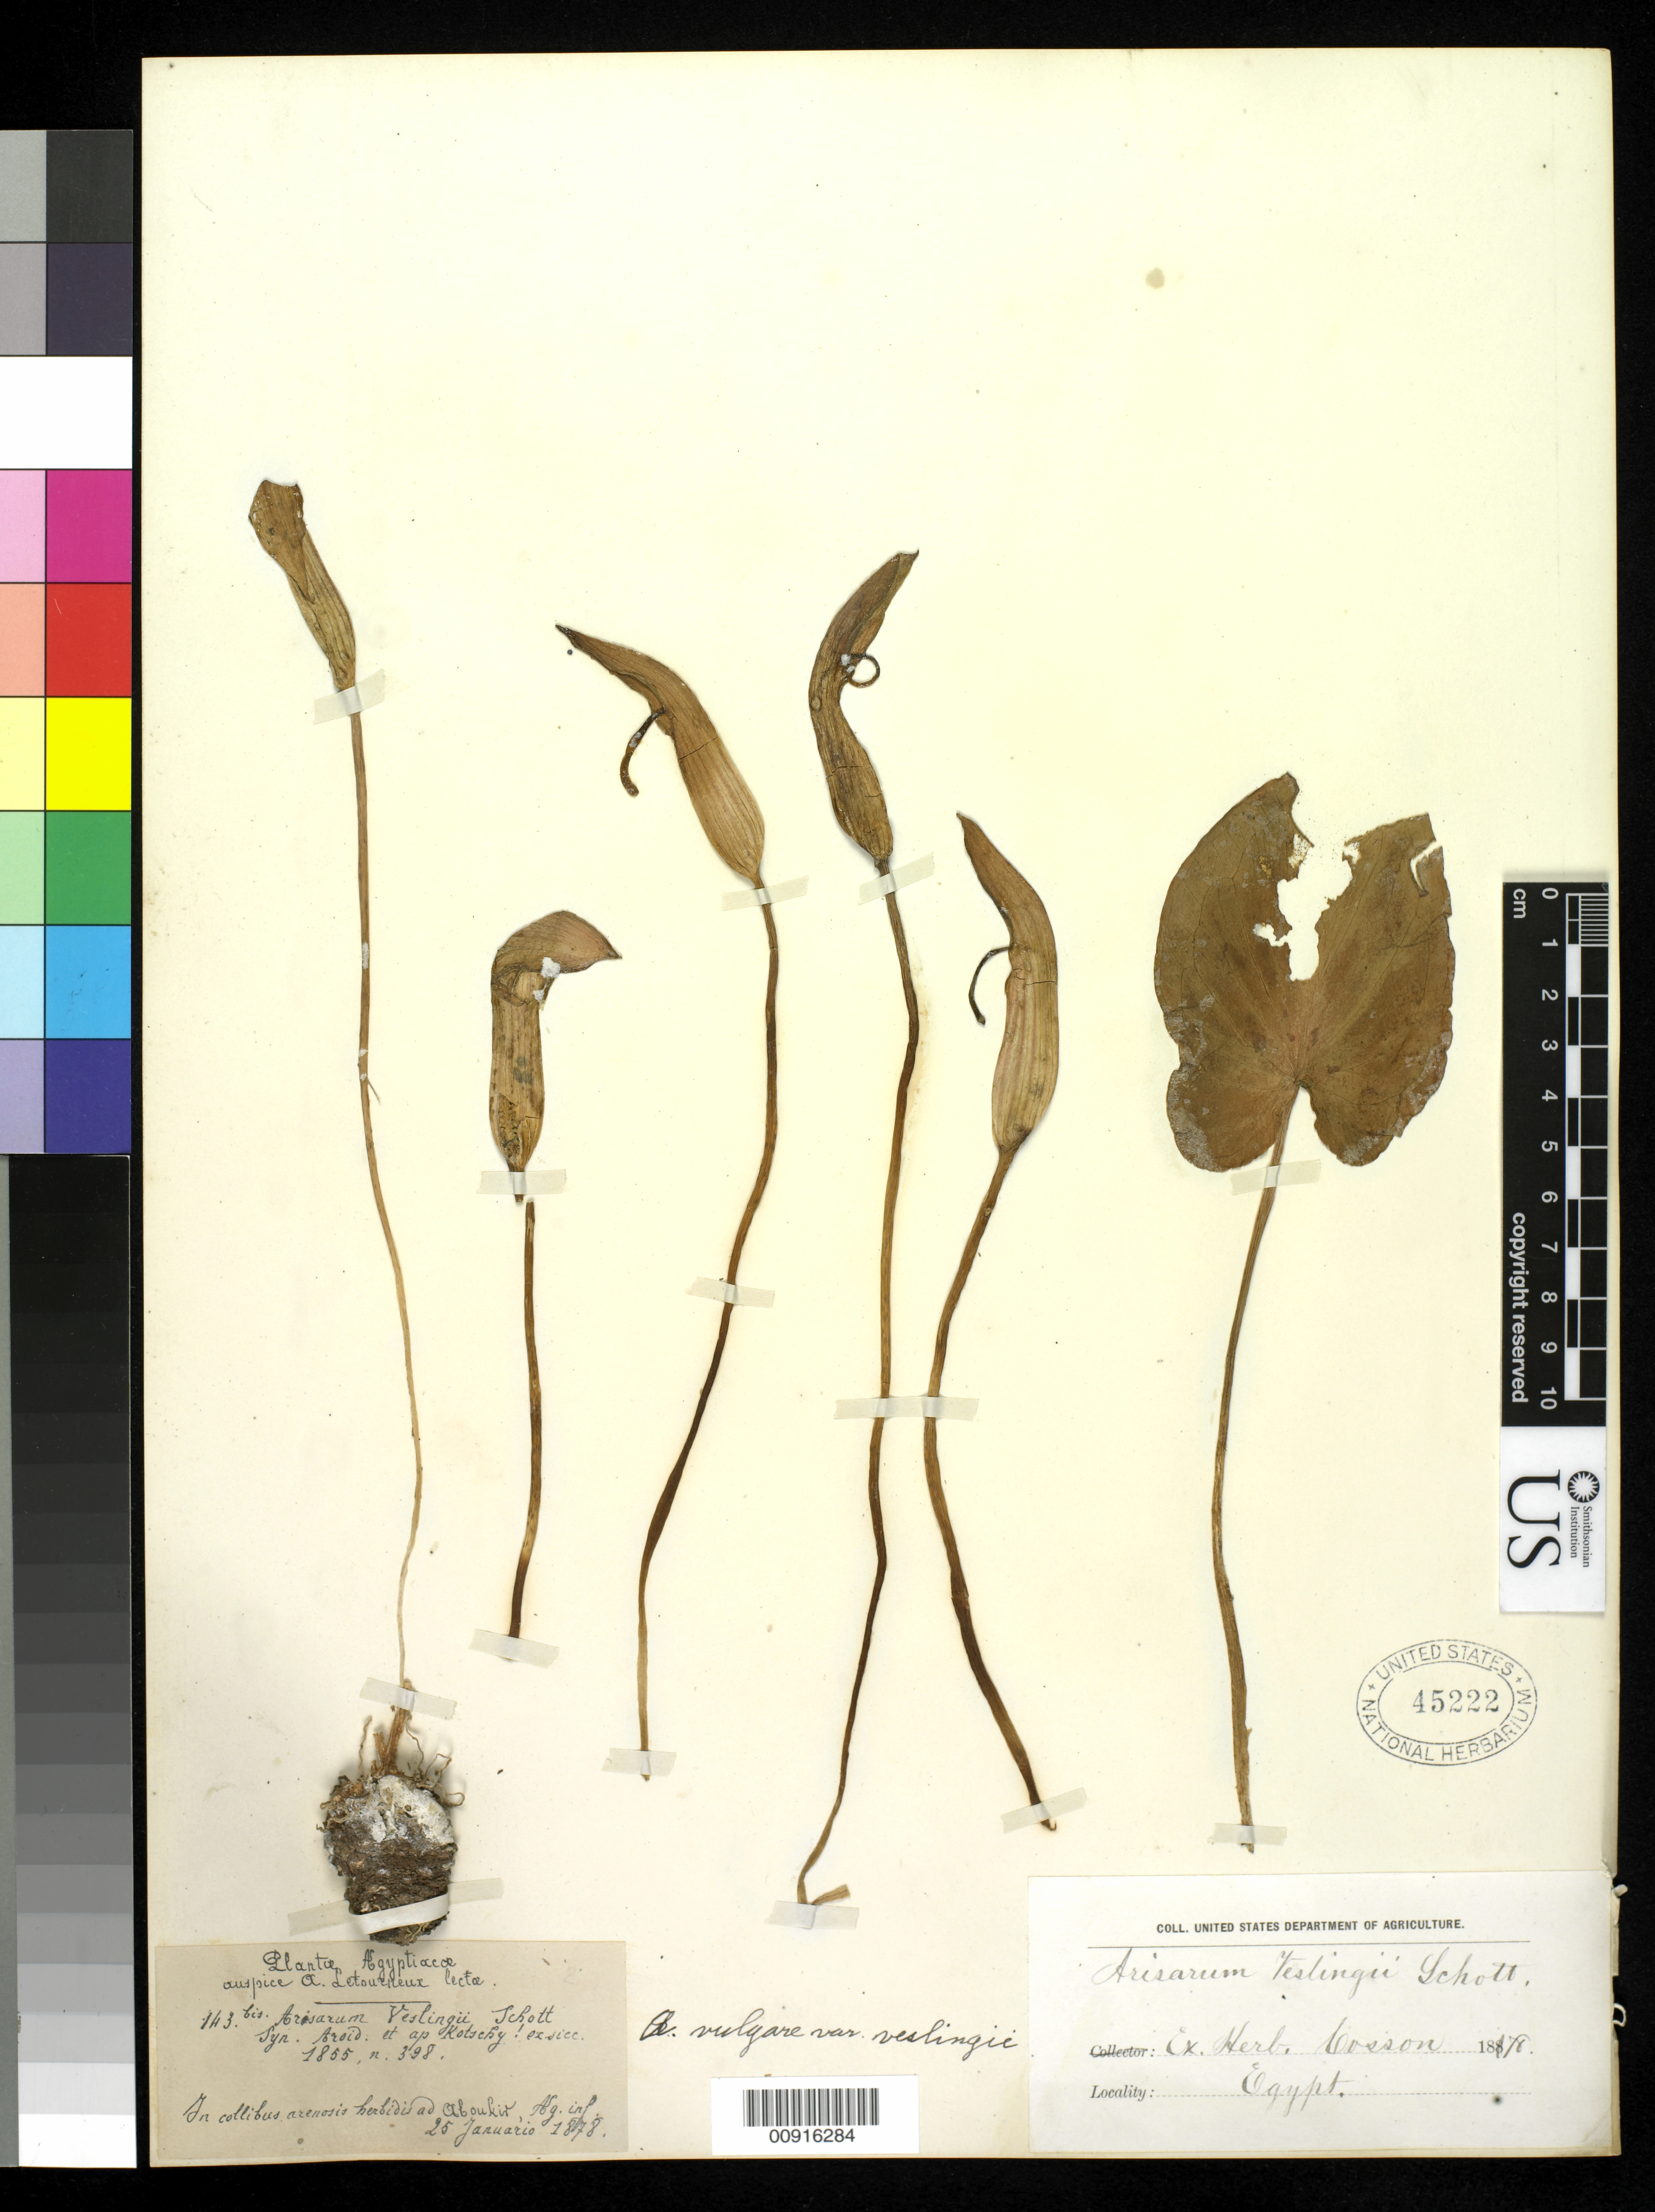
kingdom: Plantae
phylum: Tracheophyta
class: Liliopsida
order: Alismatales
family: Araceae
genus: Arisarum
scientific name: Arisarum veslingii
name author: Schott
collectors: E. Cosson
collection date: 1878-01-25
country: Egypt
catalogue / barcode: US 45222